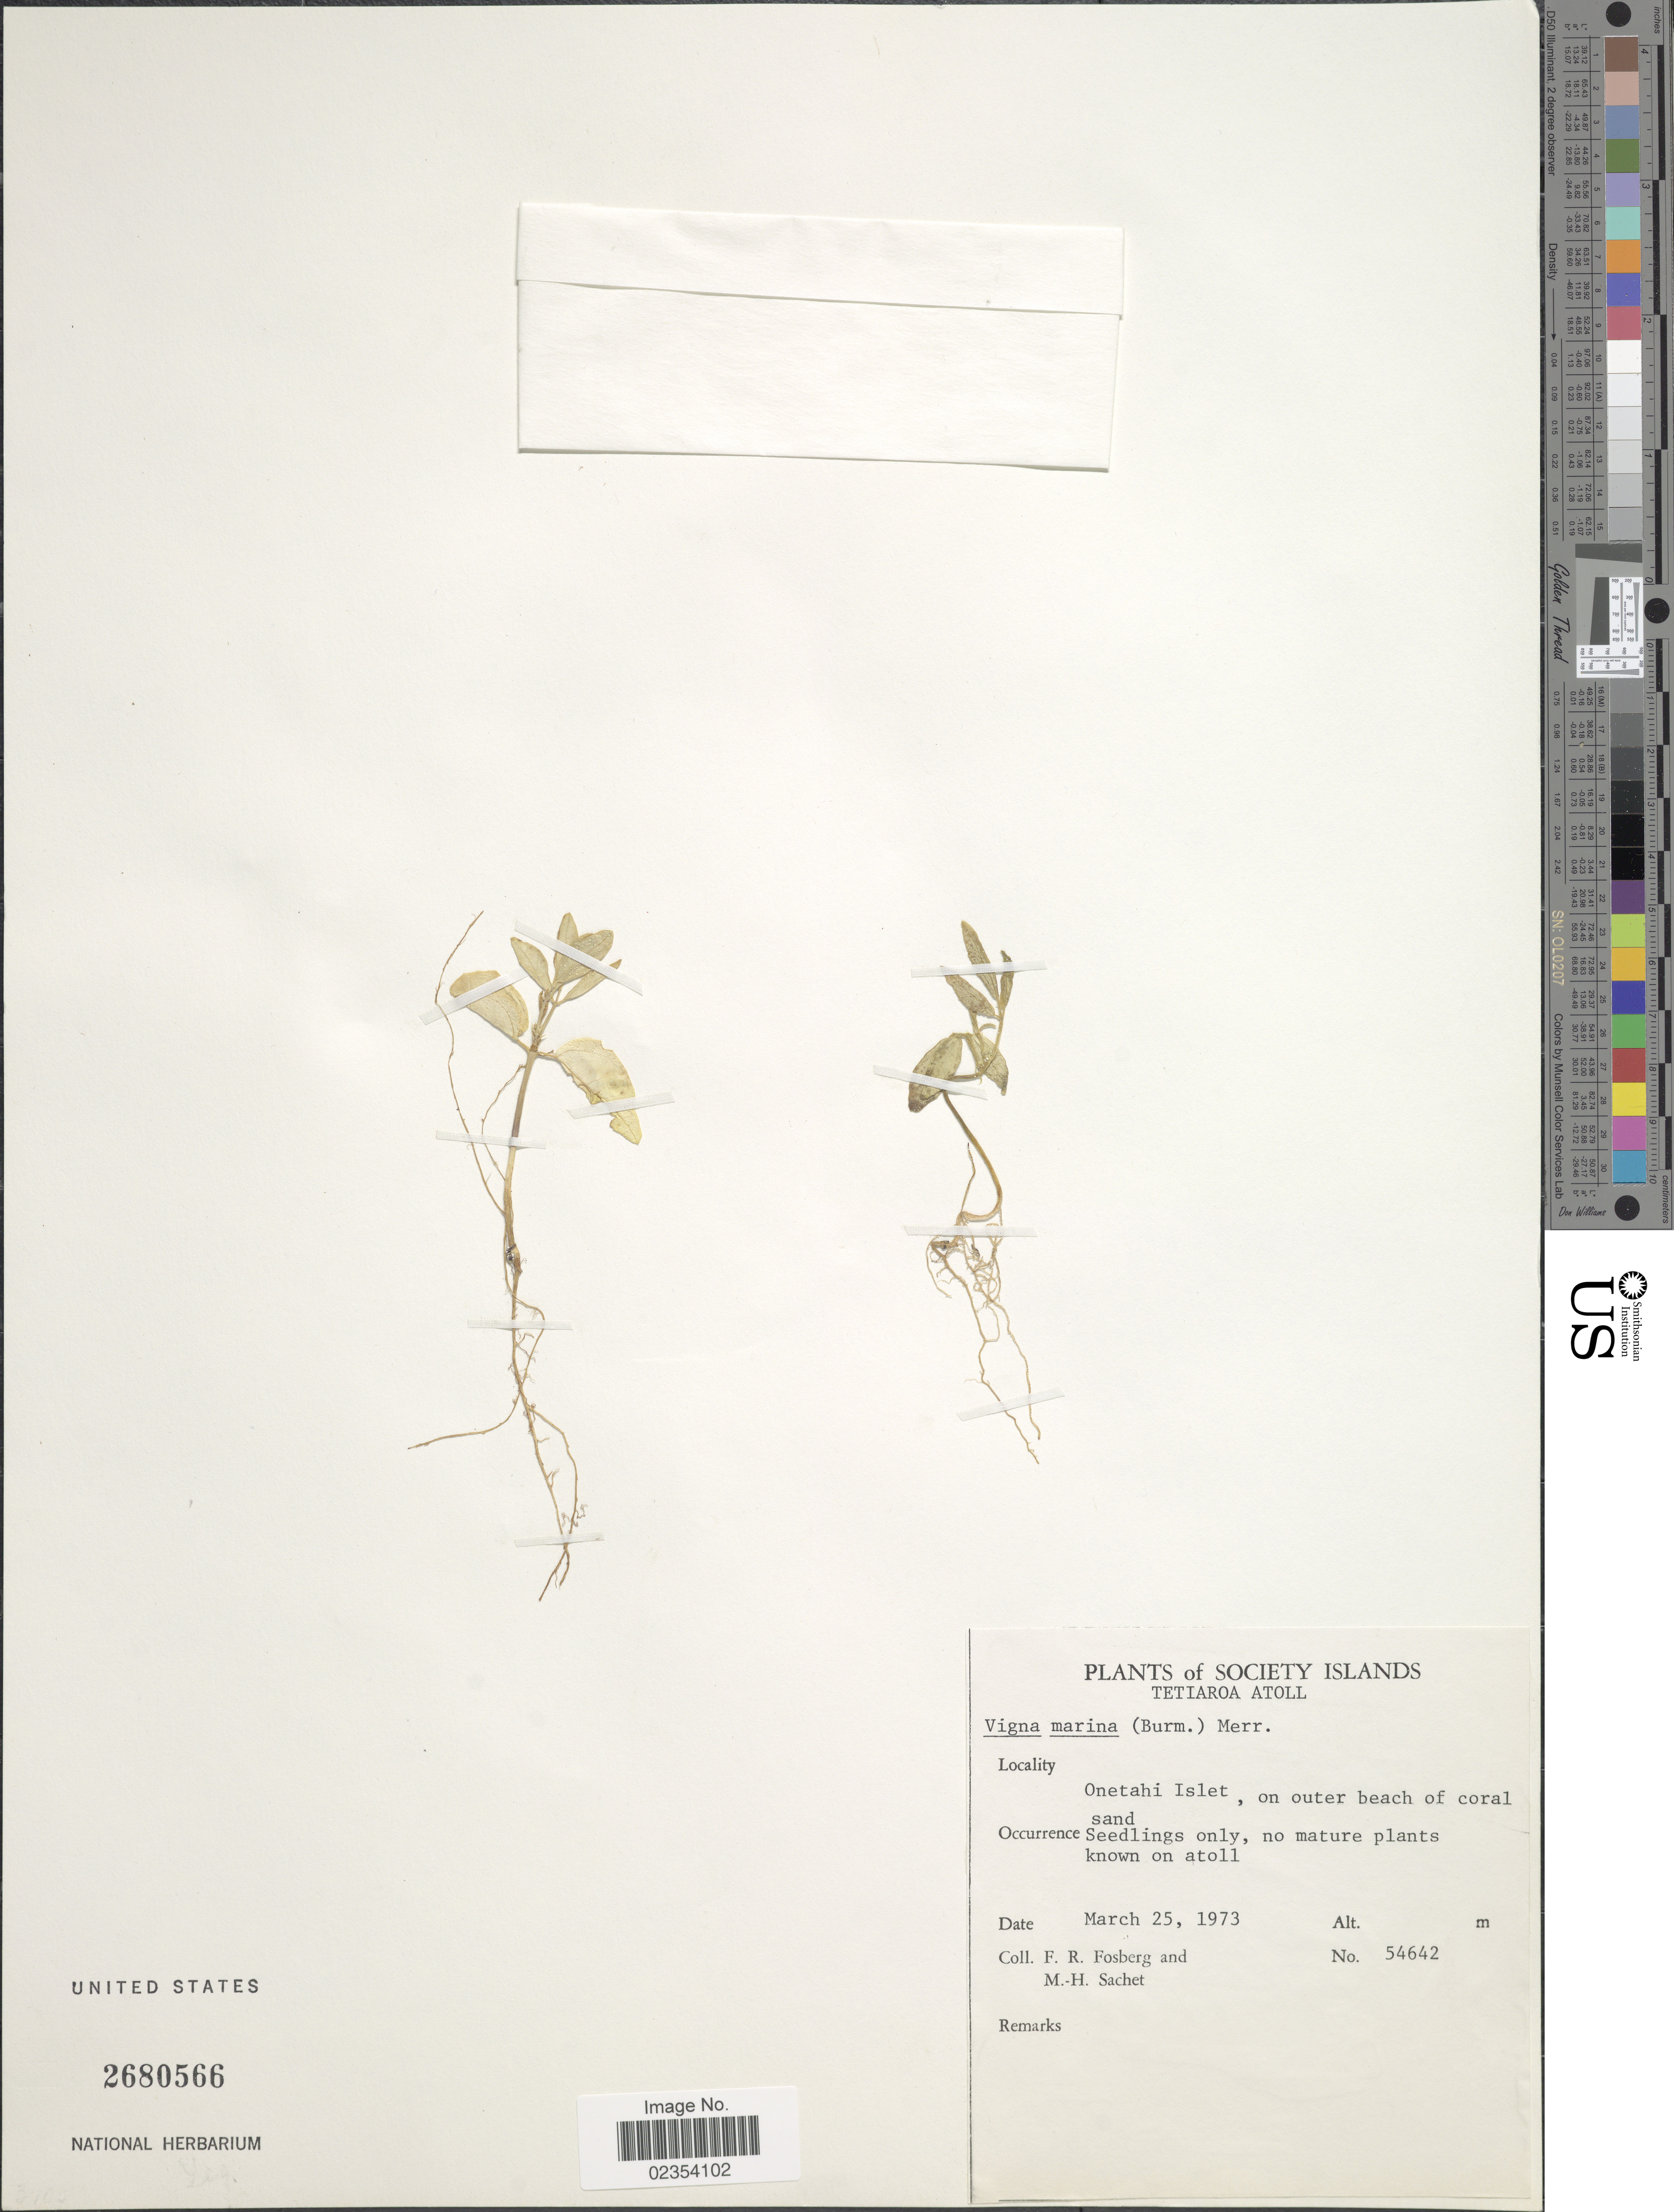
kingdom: Plantae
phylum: Tracheophyta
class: Magnoliopsida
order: Fabales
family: Fabaceae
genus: Vigna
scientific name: Vigna marina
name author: (Burm.) Merr.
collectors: F. R. Fosberg & M.-H. Sachet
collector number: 54642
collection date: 1973-03-25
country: French Polynesia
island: Tetiaroa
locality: Society Islands. Tetiaroa Atoll. Onetahi Islet, on outer beach of coral sand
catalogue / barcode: US 2680566